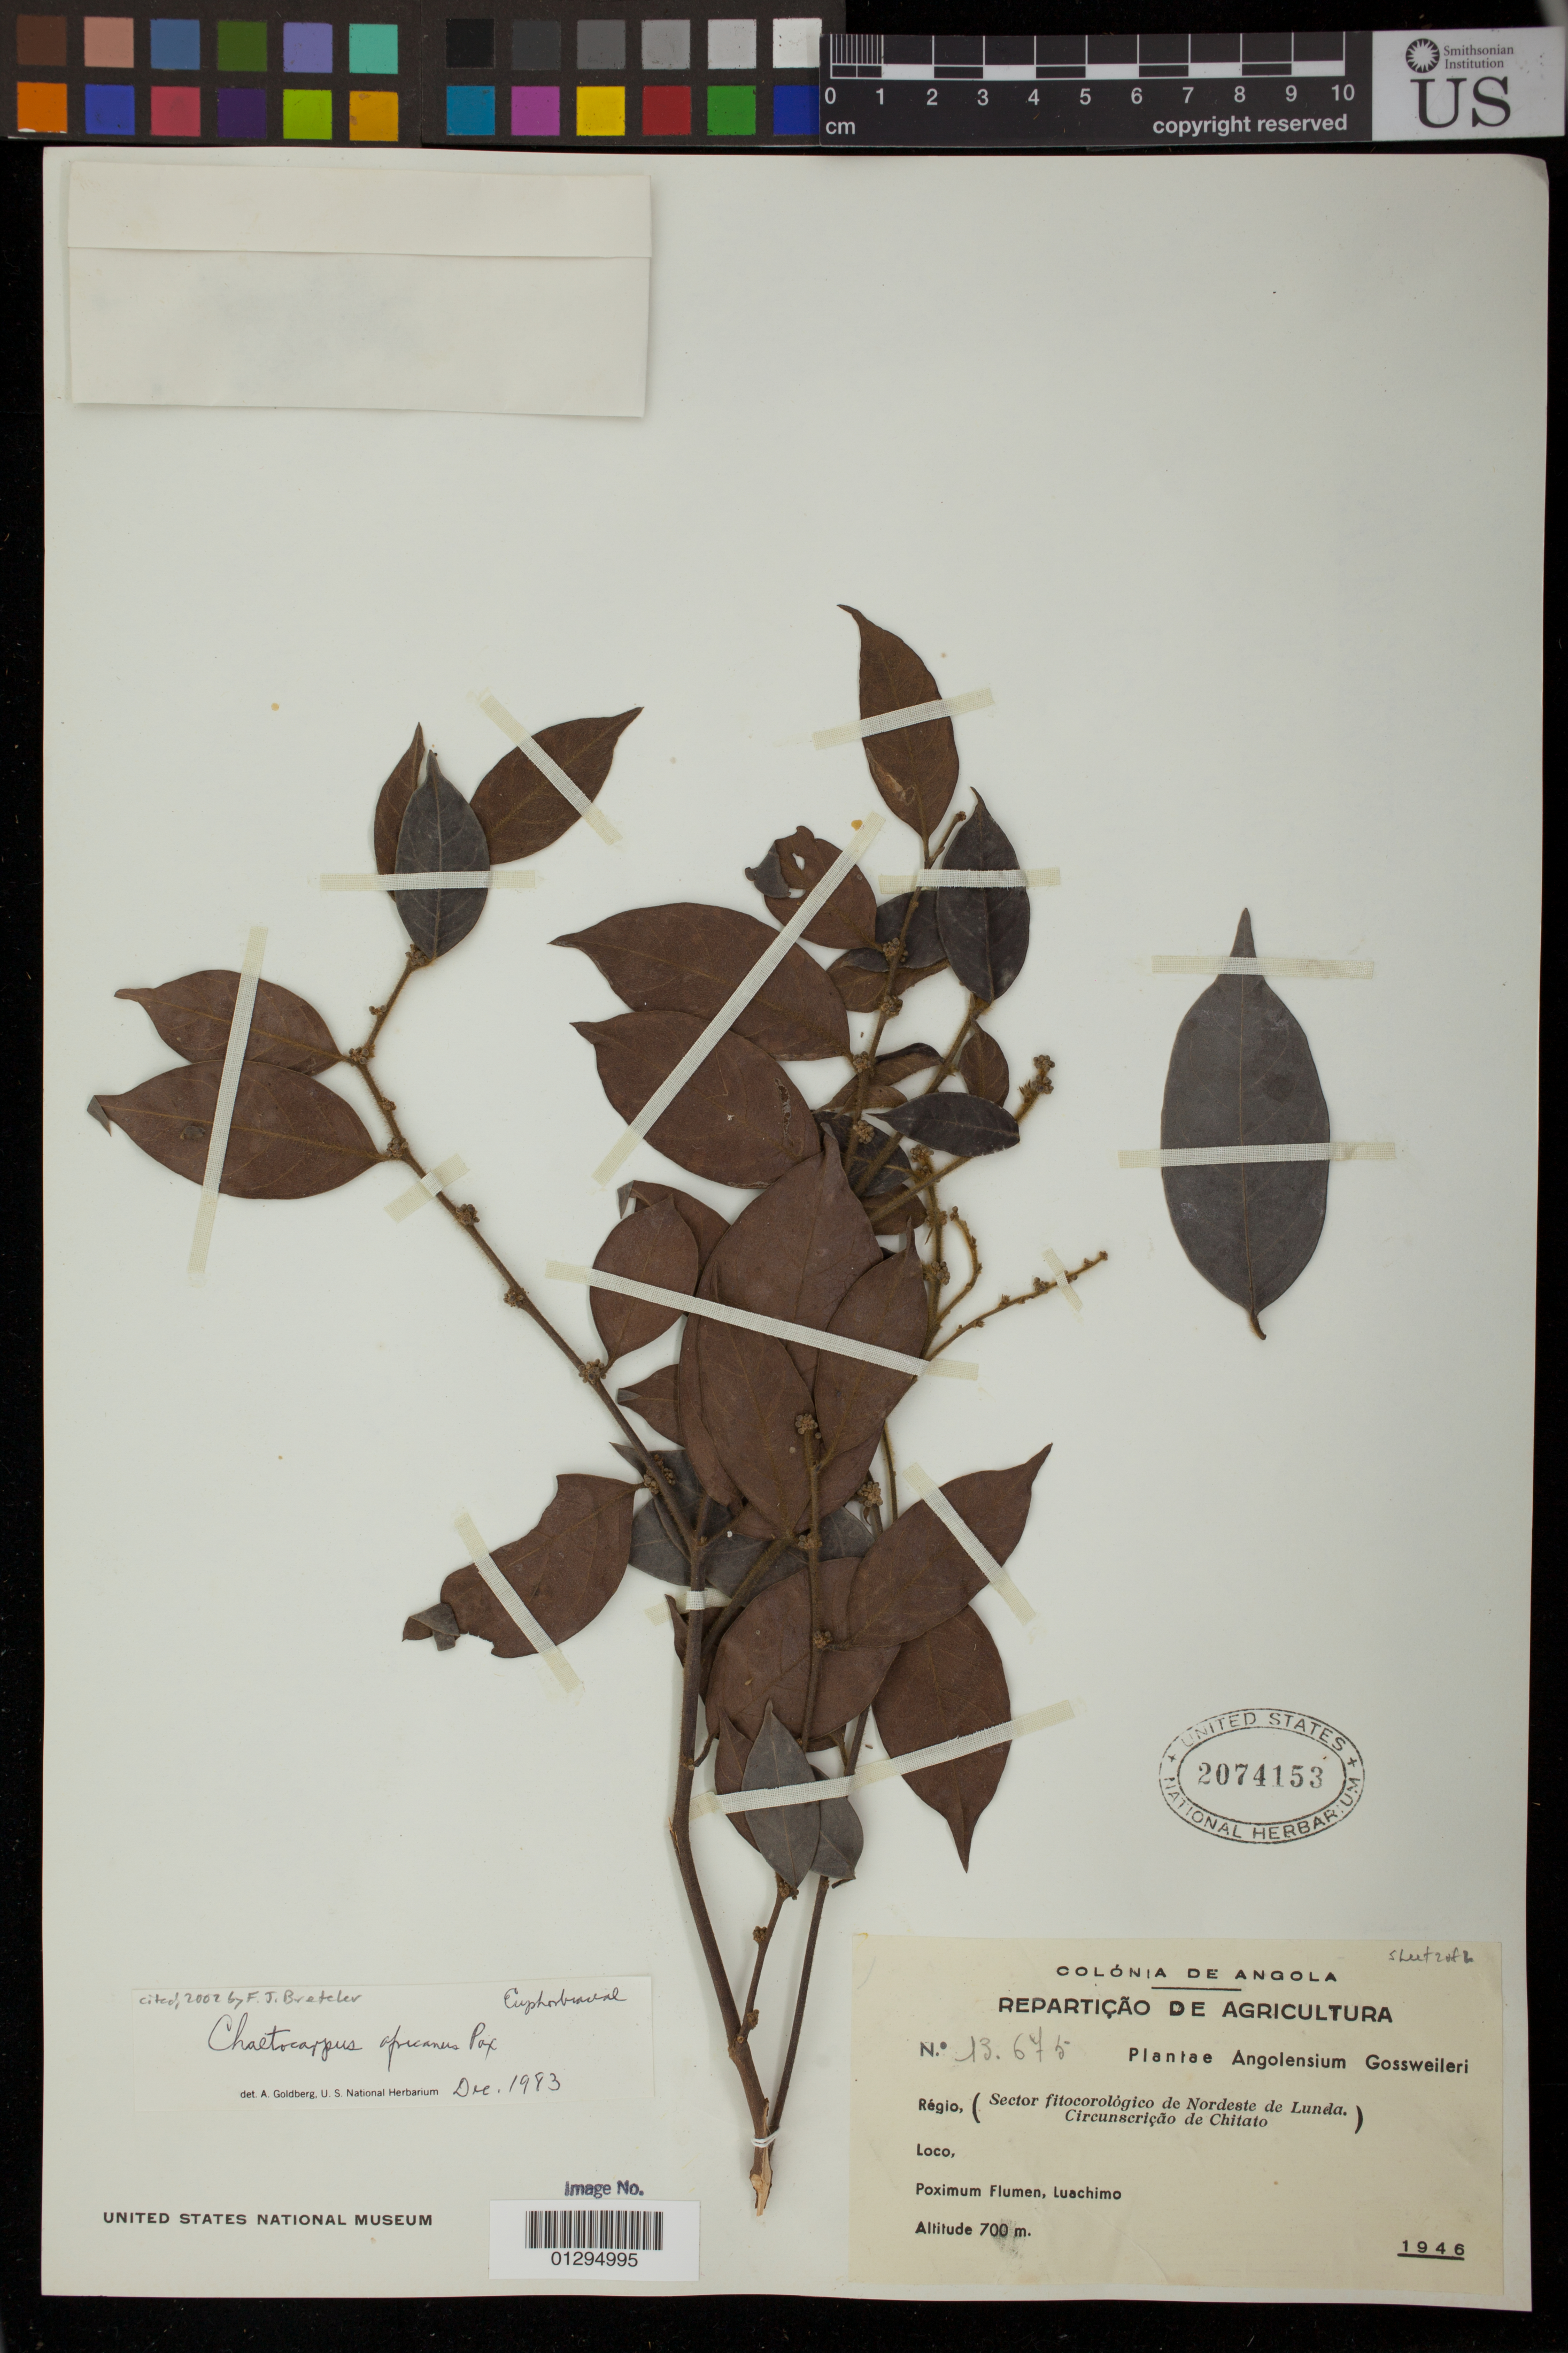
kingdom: Plantae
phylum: Tracheophyta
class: Magnoliopsida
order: Malpighiales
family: Peraceae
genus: Chaetocarpus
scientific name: Chaetocarpus africanus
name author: Pax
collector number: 13675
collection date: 1946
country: Angola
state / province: Lunda Norte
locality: Sector fitocorologico de Nordeste la Lunda.Circunscrição de Chitato. Luachima.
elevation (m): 700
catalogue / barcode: US 2074153